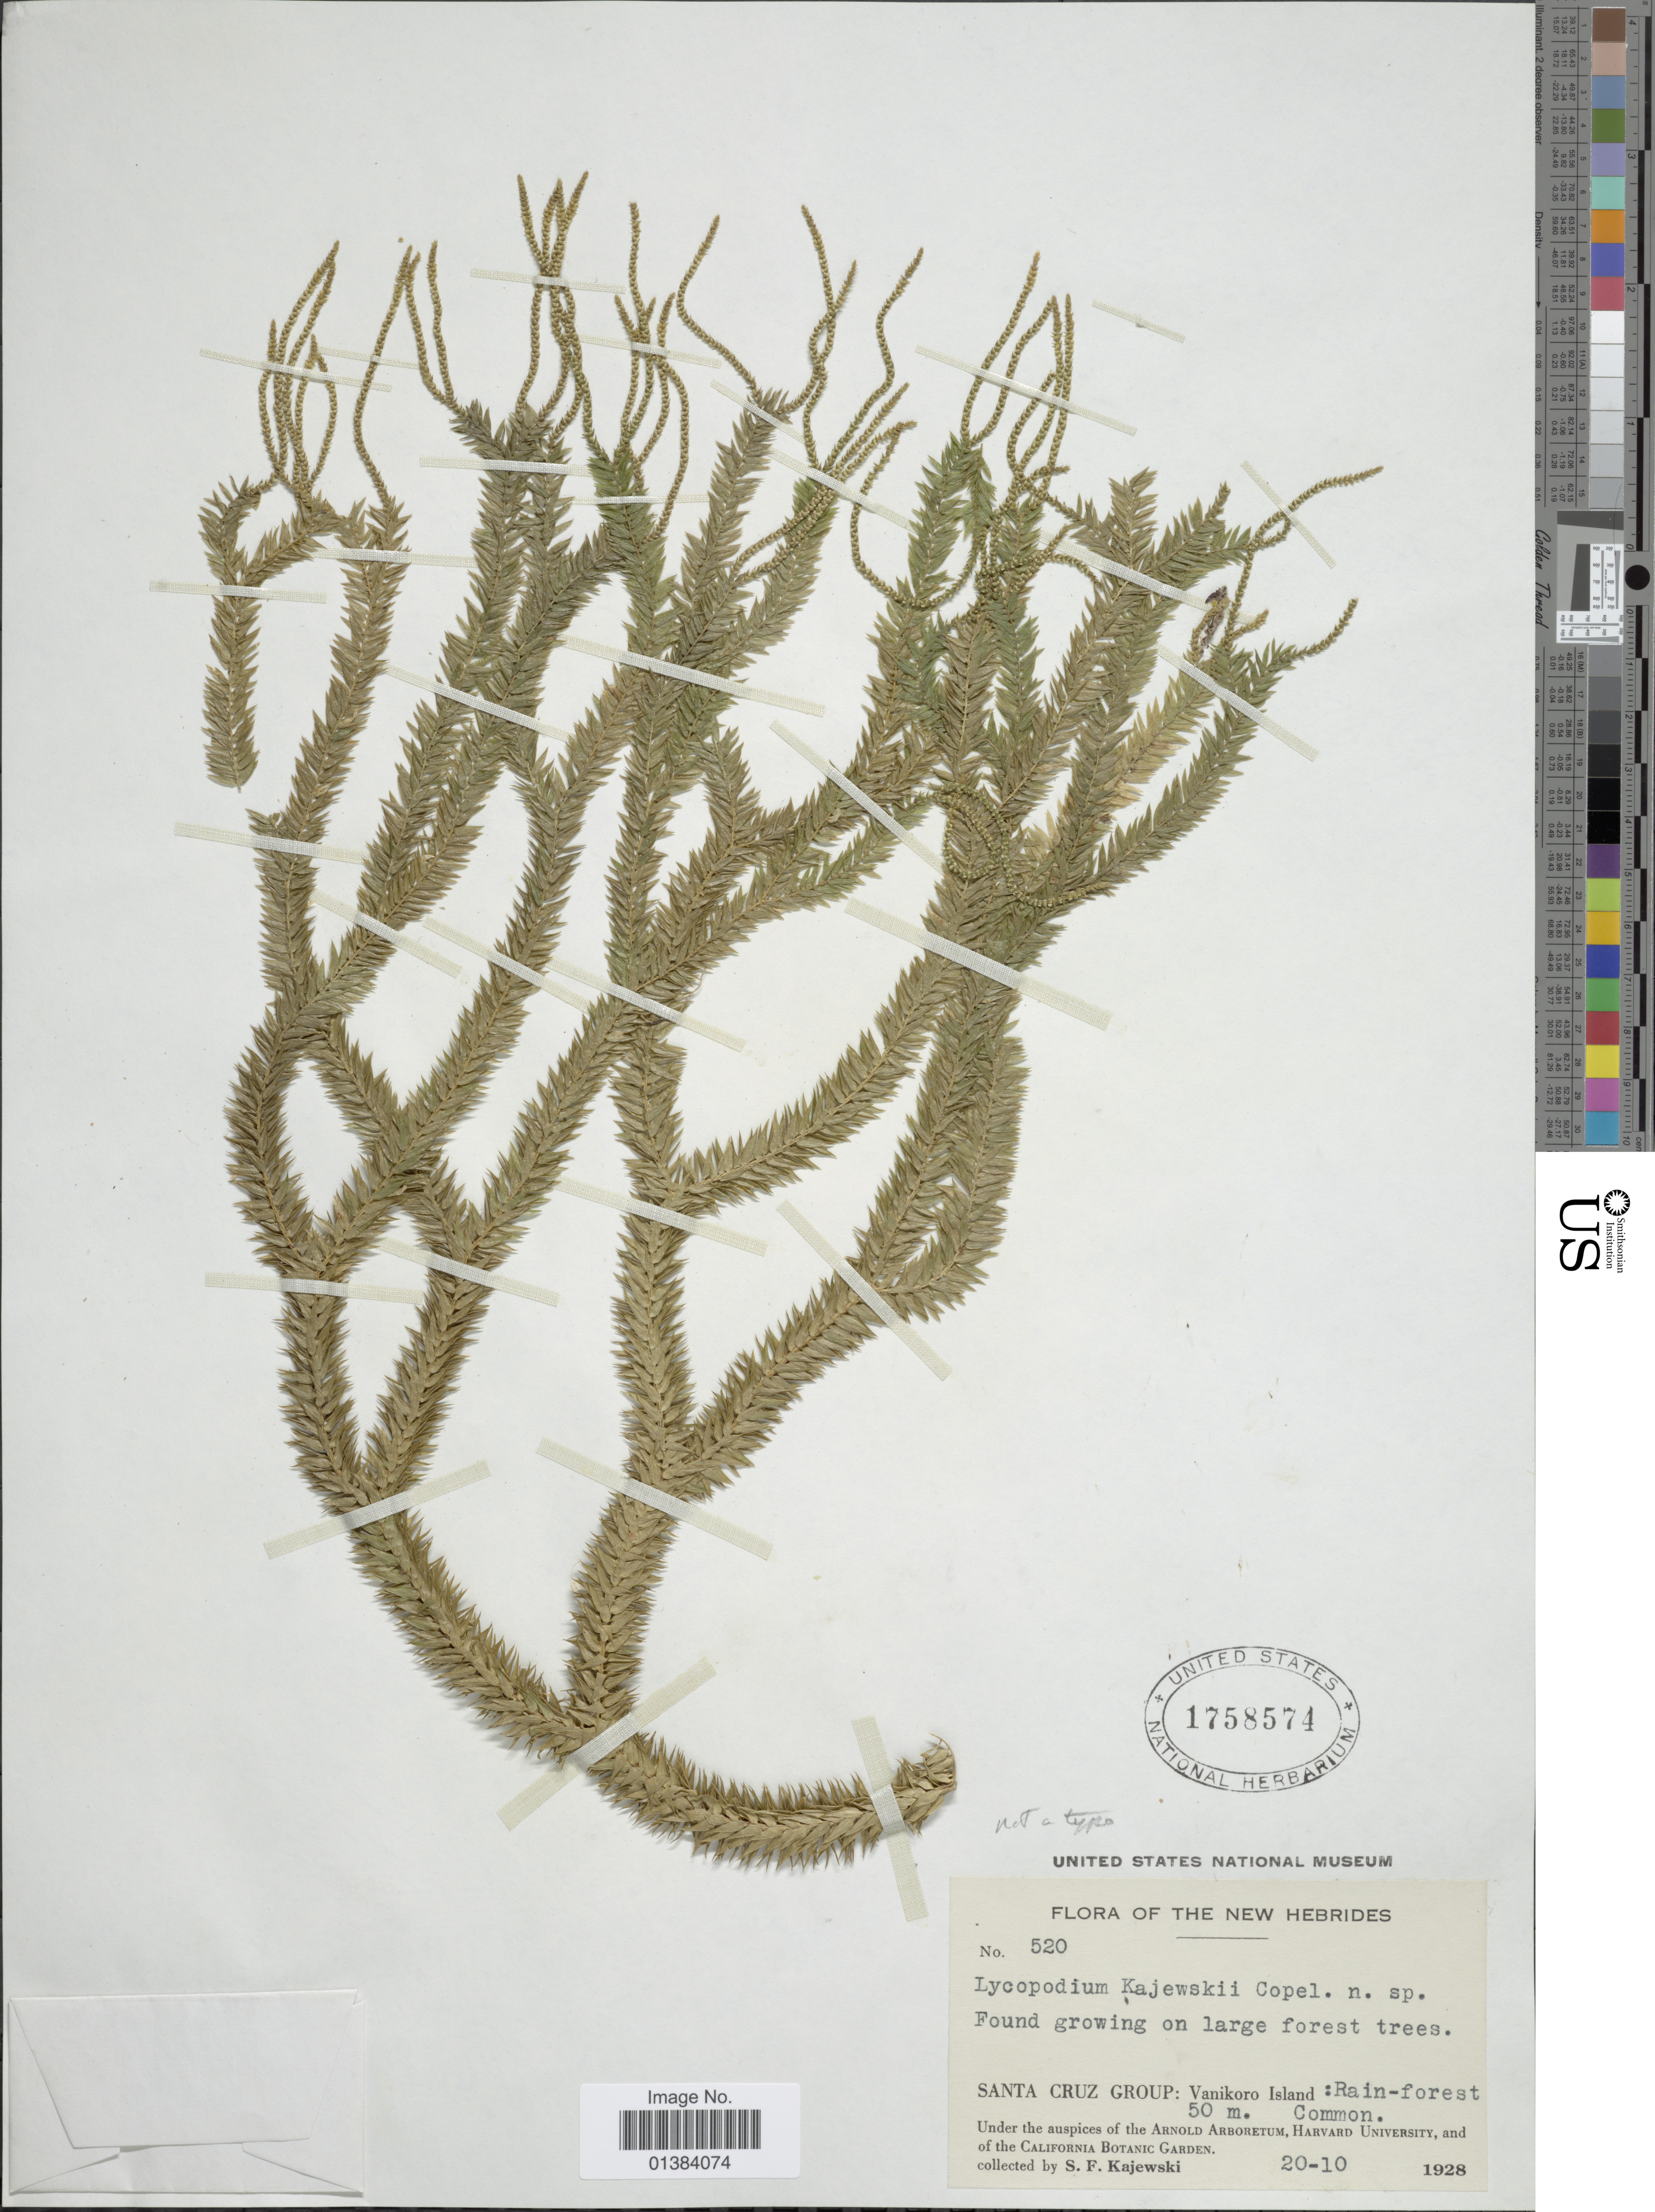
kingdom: Plantae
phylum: Tracheophyta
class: Lycopodiopsida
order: Lycopodiales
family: Lycopodiaceae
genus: Phlegmariurus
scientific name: Phlegmariurus kajewskii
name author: (Copel.) A. R. Field & Testo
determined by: Field, A. R.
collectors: S. Kajewski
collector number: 520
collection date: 1928-10-20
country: Vanuatu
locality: New Hebrides. Santa Cruz Group: Vanikoro Island: Rain-forest.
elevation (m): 50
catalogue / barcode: US 1758574